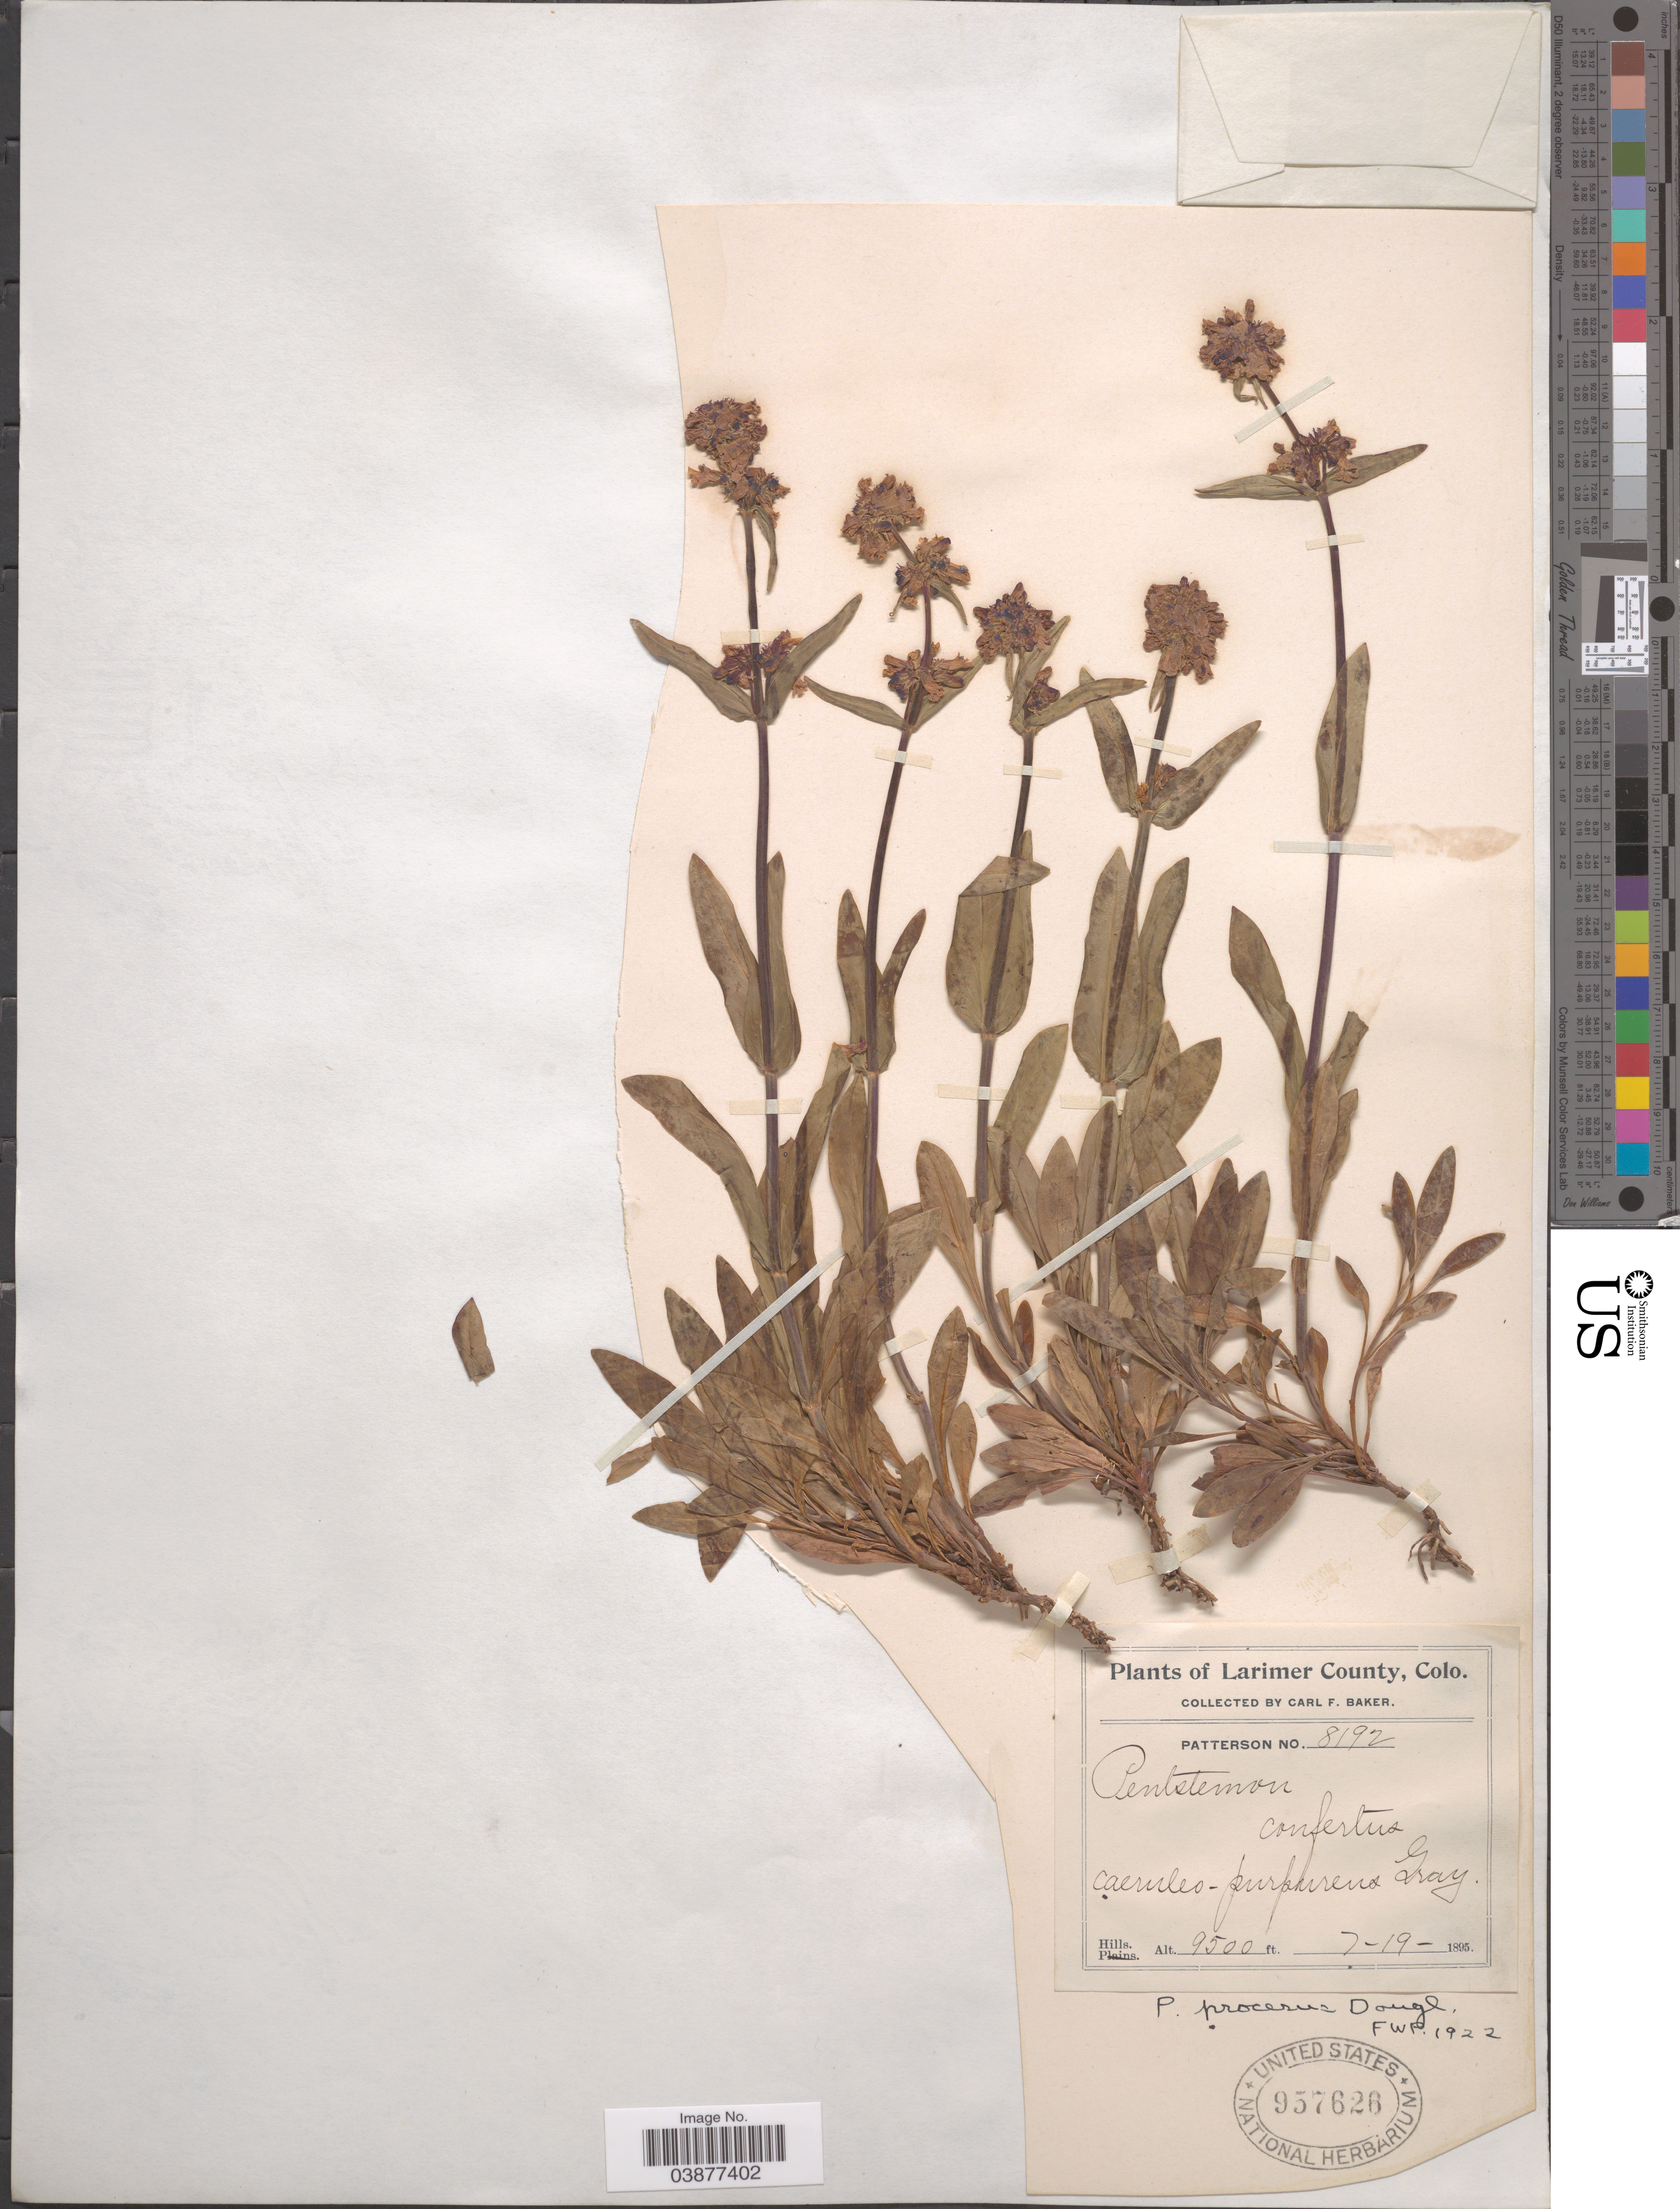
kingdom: Plantae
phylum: Tracheophyta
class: Magnoliopsida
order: Lamiales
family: Plantaginaceae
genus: Penstemon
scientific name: Penstemon procerus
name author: Douglas ex Graham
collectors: C. F. Baker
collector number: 8192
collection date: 1895-07-19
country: United States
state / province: Colorado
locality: Larimer County.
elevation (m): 2896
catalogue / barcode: US 957626